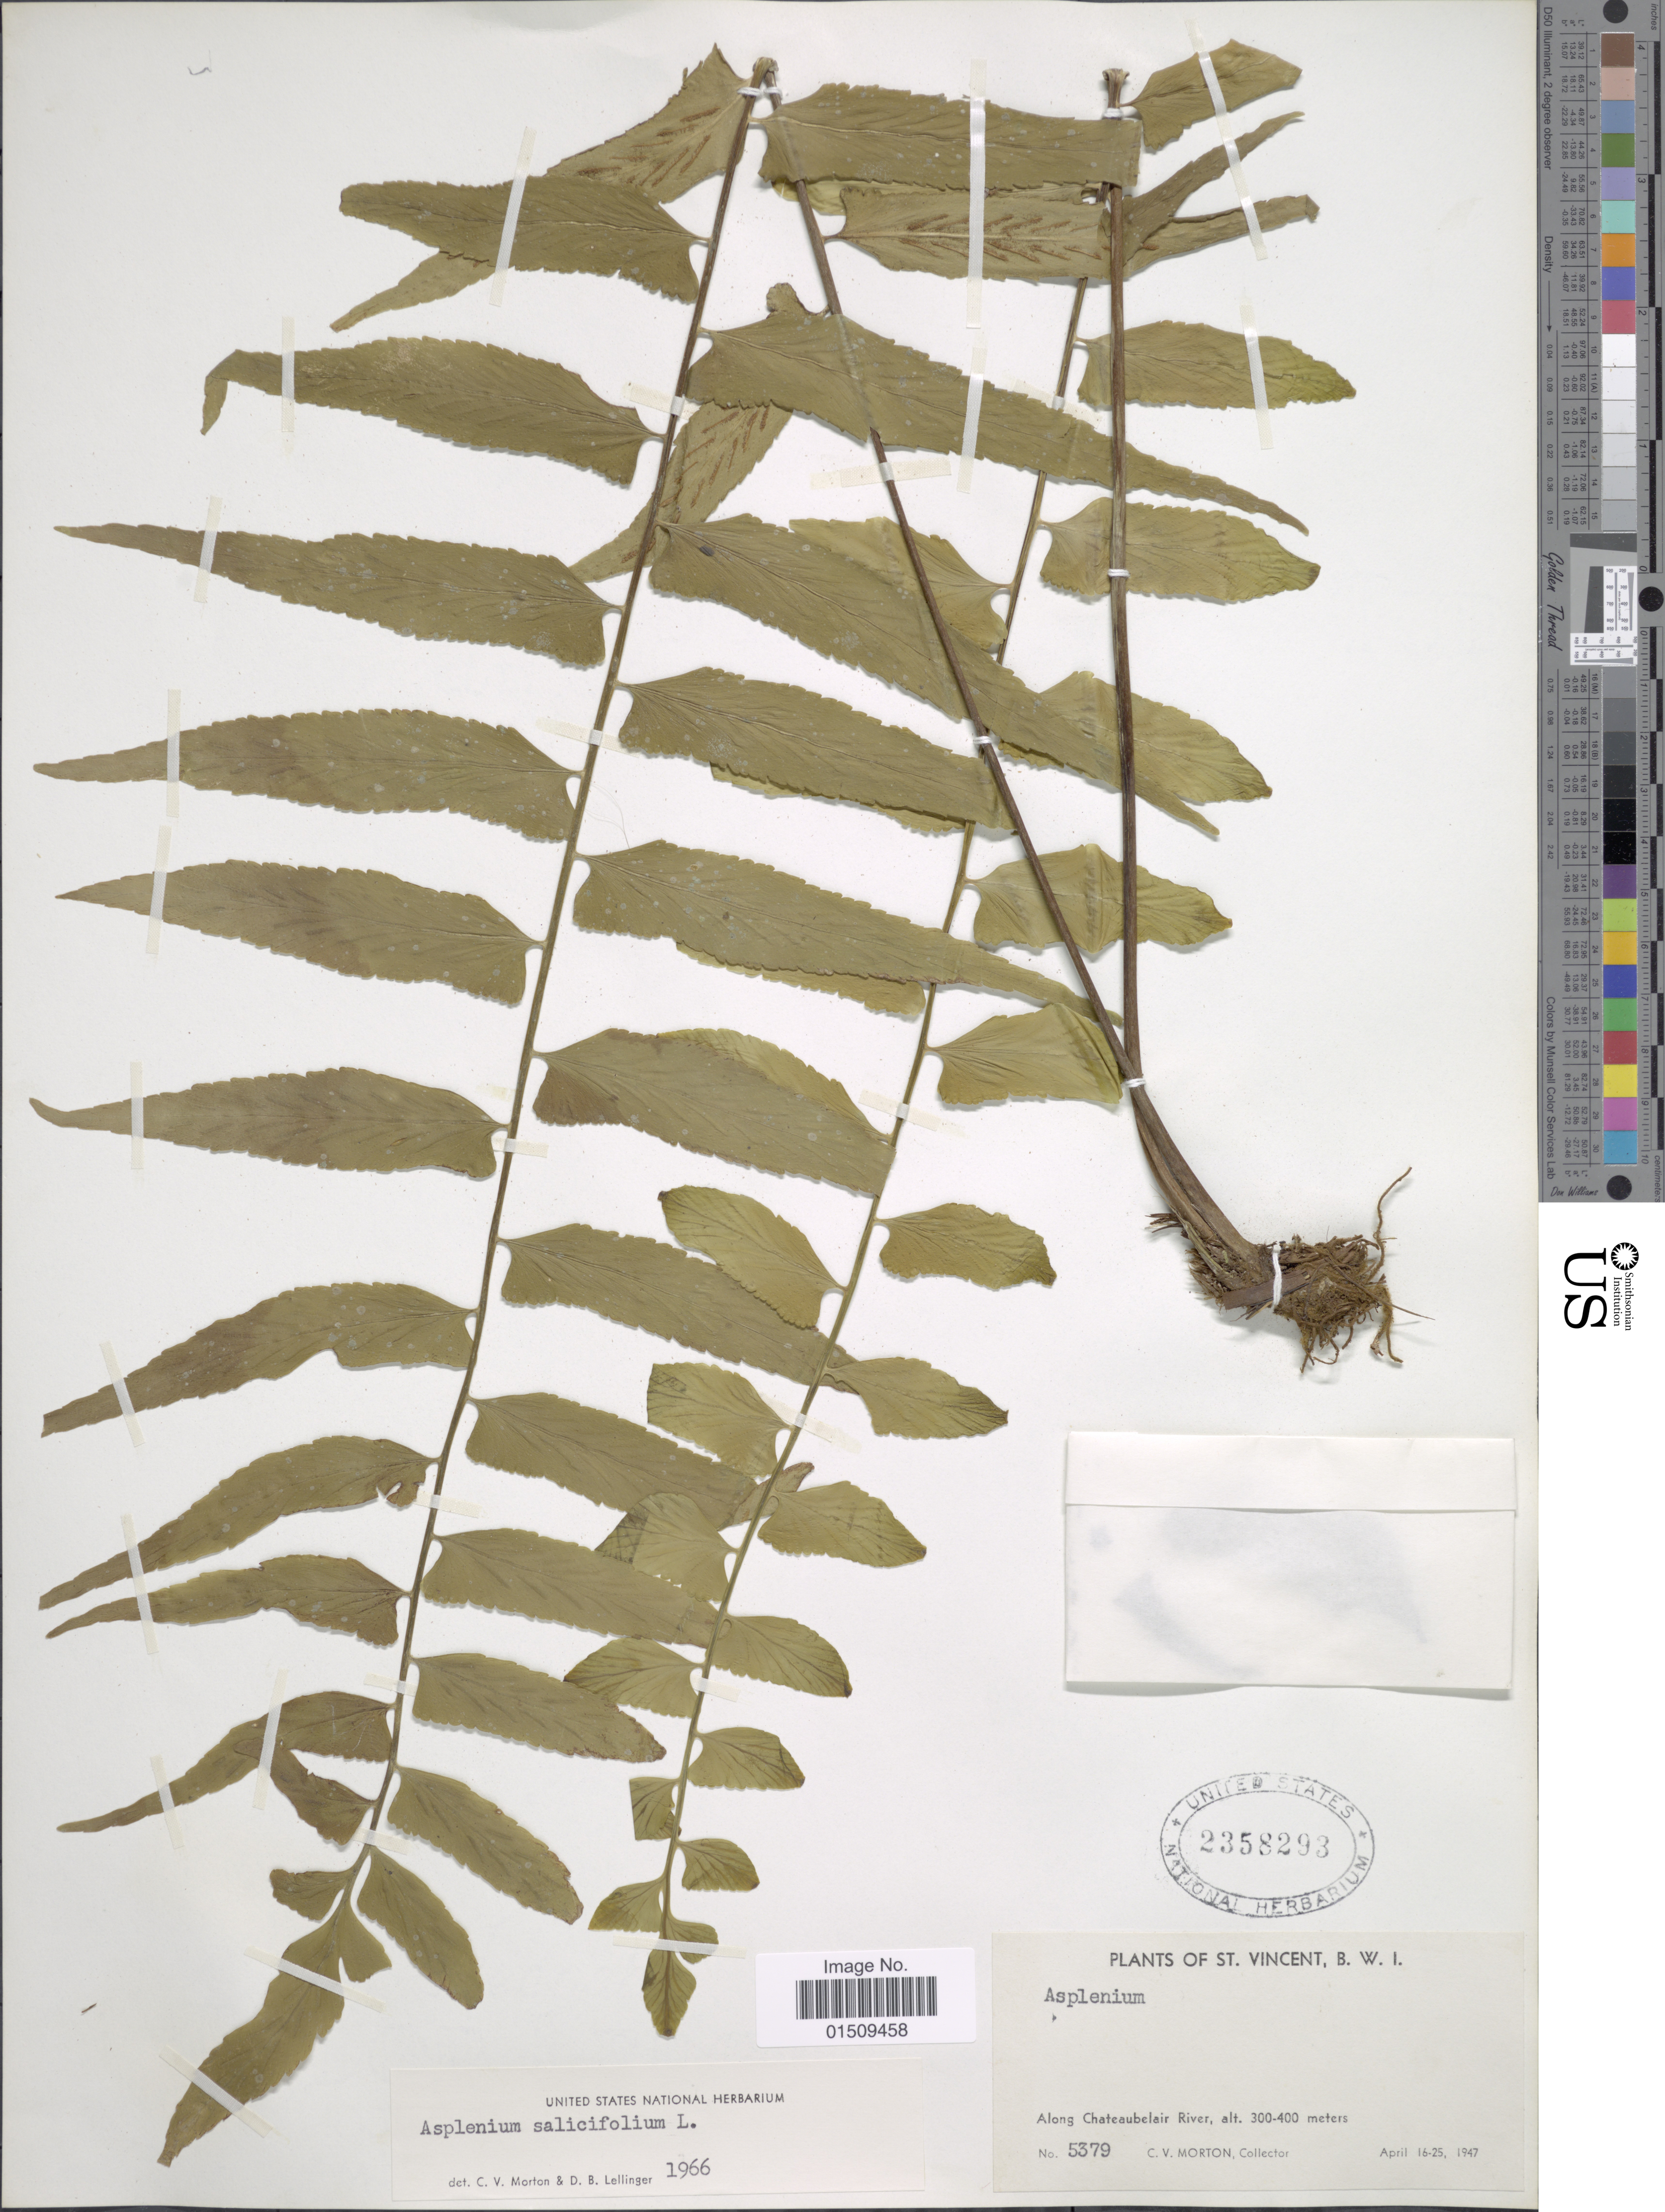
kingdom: Plantae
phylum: Tracheophyta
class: Polypodiopsida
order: Polypodiales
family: Aspleniaceae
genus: Asplenium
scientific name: Asplenium salicifolium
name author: L.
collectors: C. V. Morton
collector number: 5379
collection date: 1947-04-16/1947-04-25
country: St. Vincent - Grenadines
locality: St. Vincent, B.W.I. Along Chateaubelair River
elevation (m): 300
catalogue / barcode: US 2358293